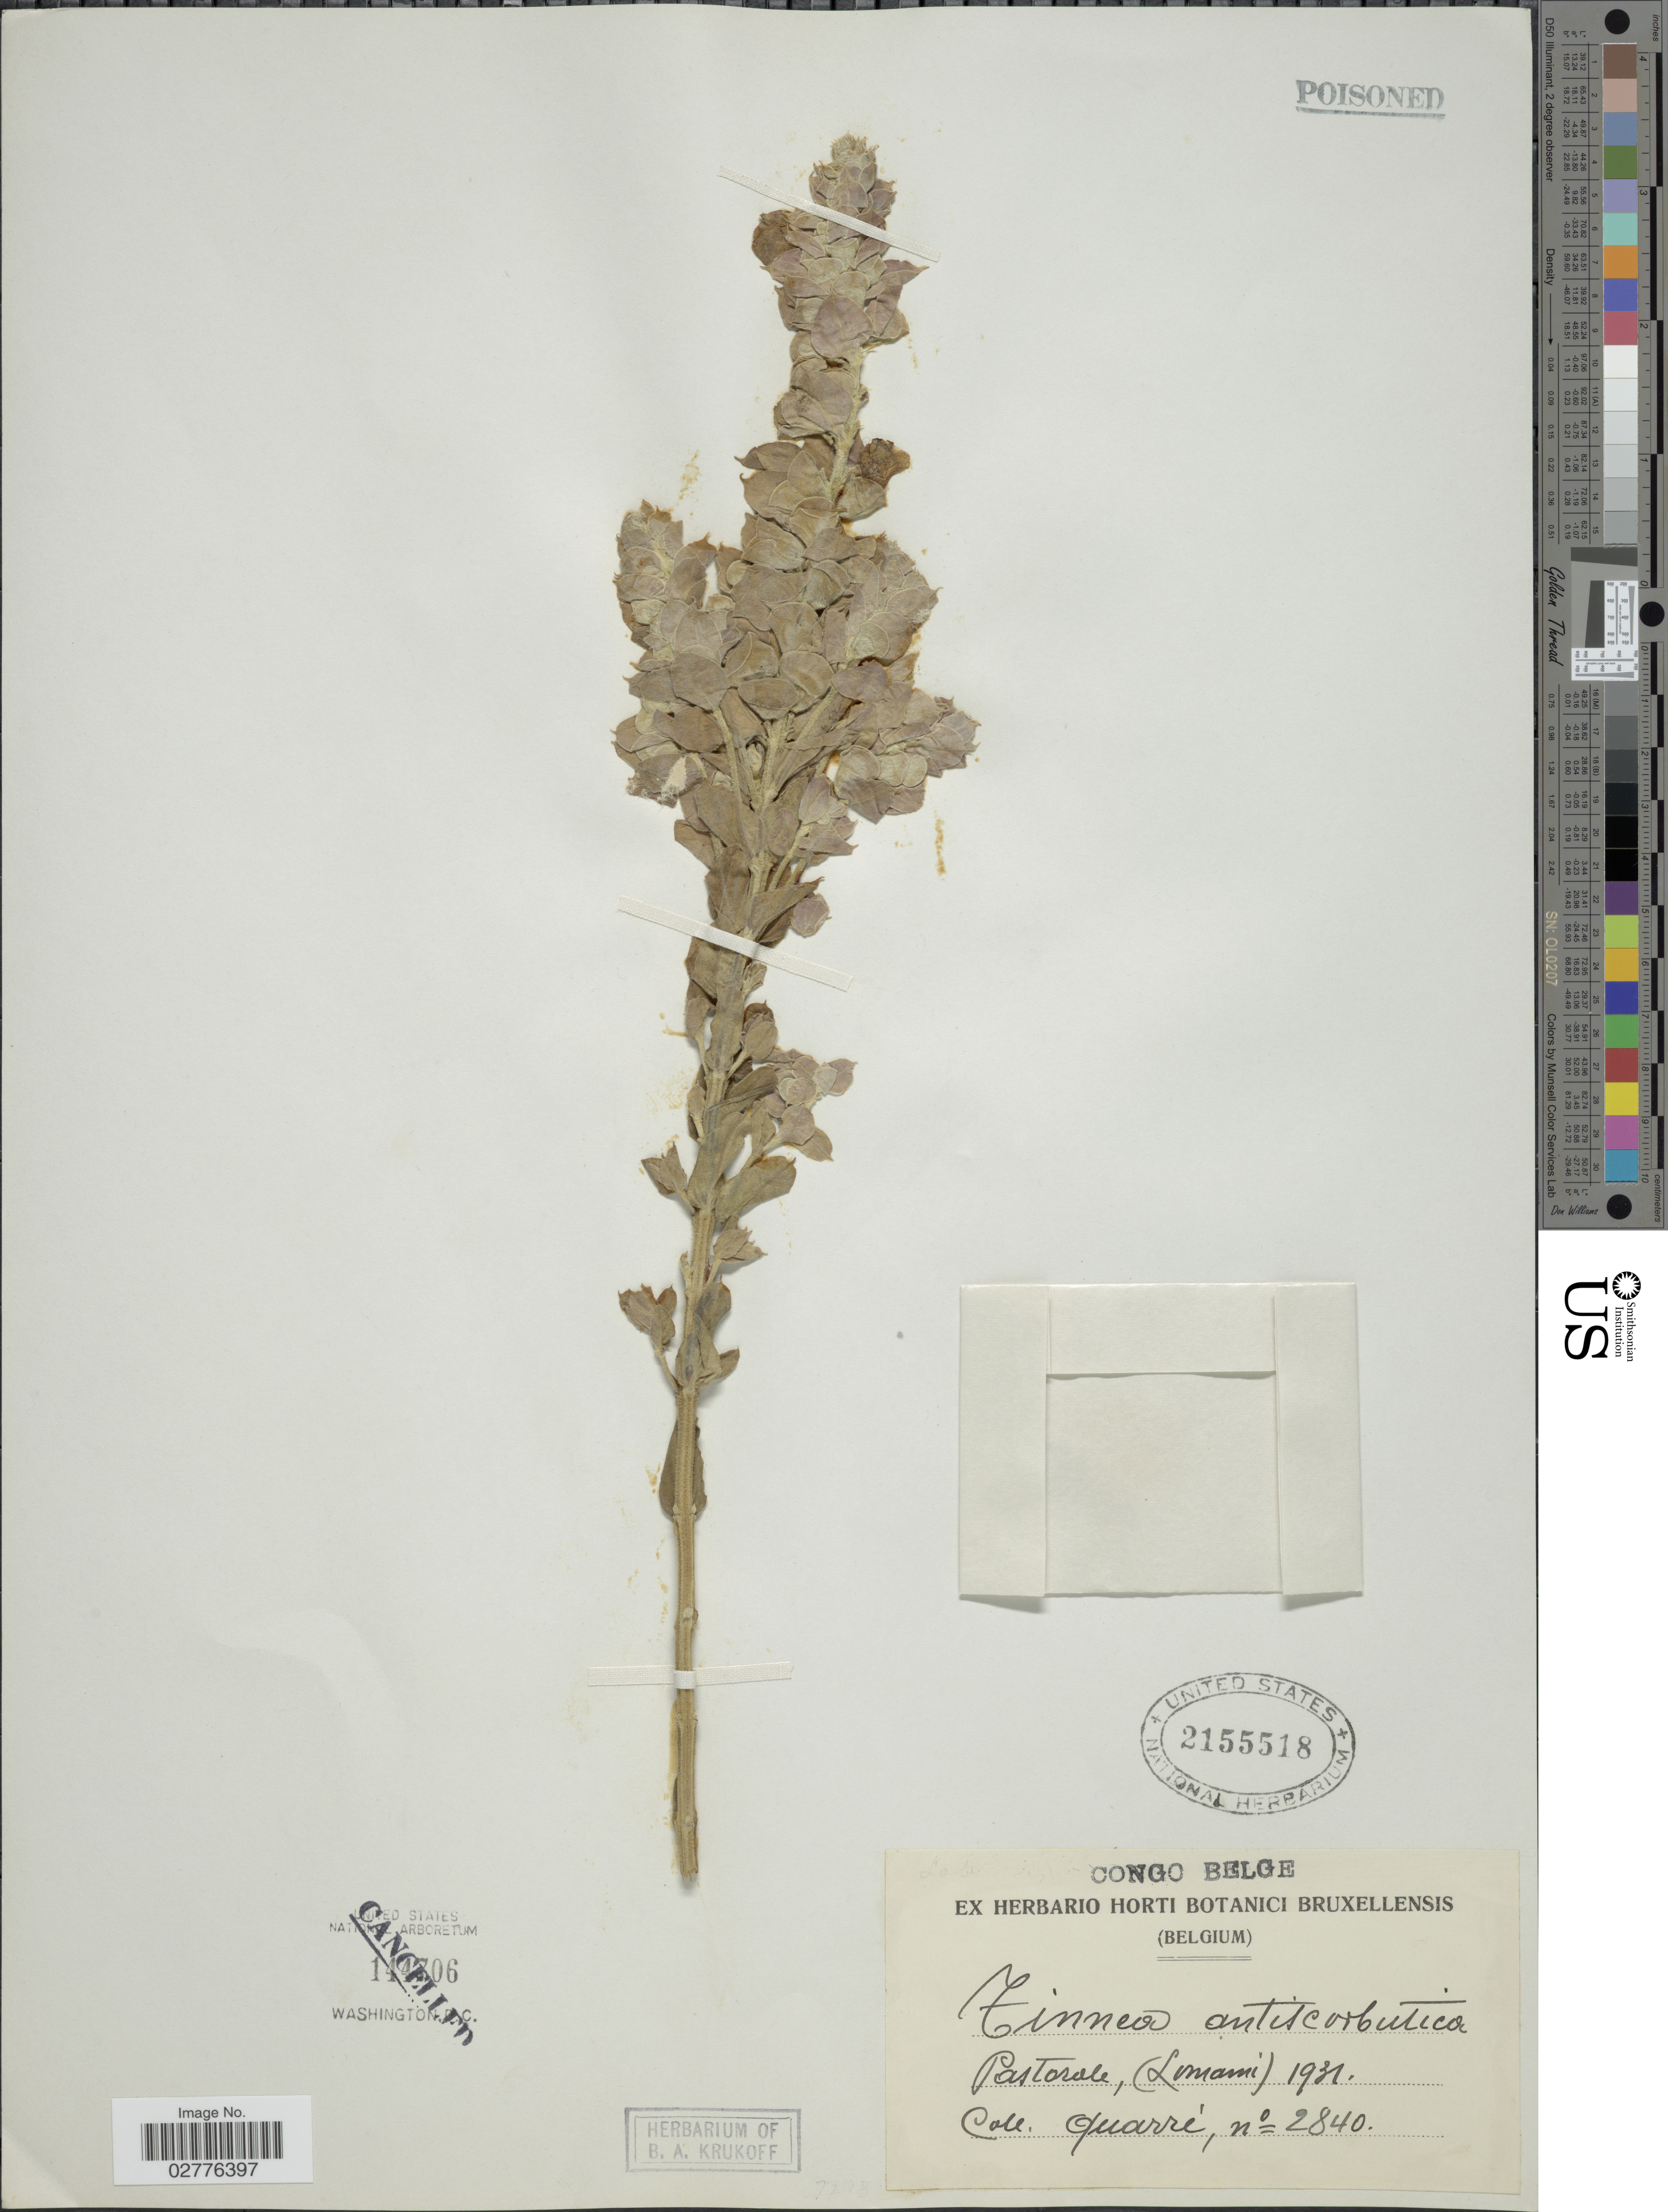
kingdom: Plantae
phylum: Tracheophyta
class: Magnoliopsida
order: Lamiales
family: Lamiaceae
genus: Tinnea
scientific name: Tinnea antiscorbutica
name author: Welw.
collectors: -. Quarre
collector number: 2840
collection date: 1931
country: Congo, Democratic Republic of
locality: Congo Belge. Pastorale, (Lomami).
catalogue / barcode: US 2155518